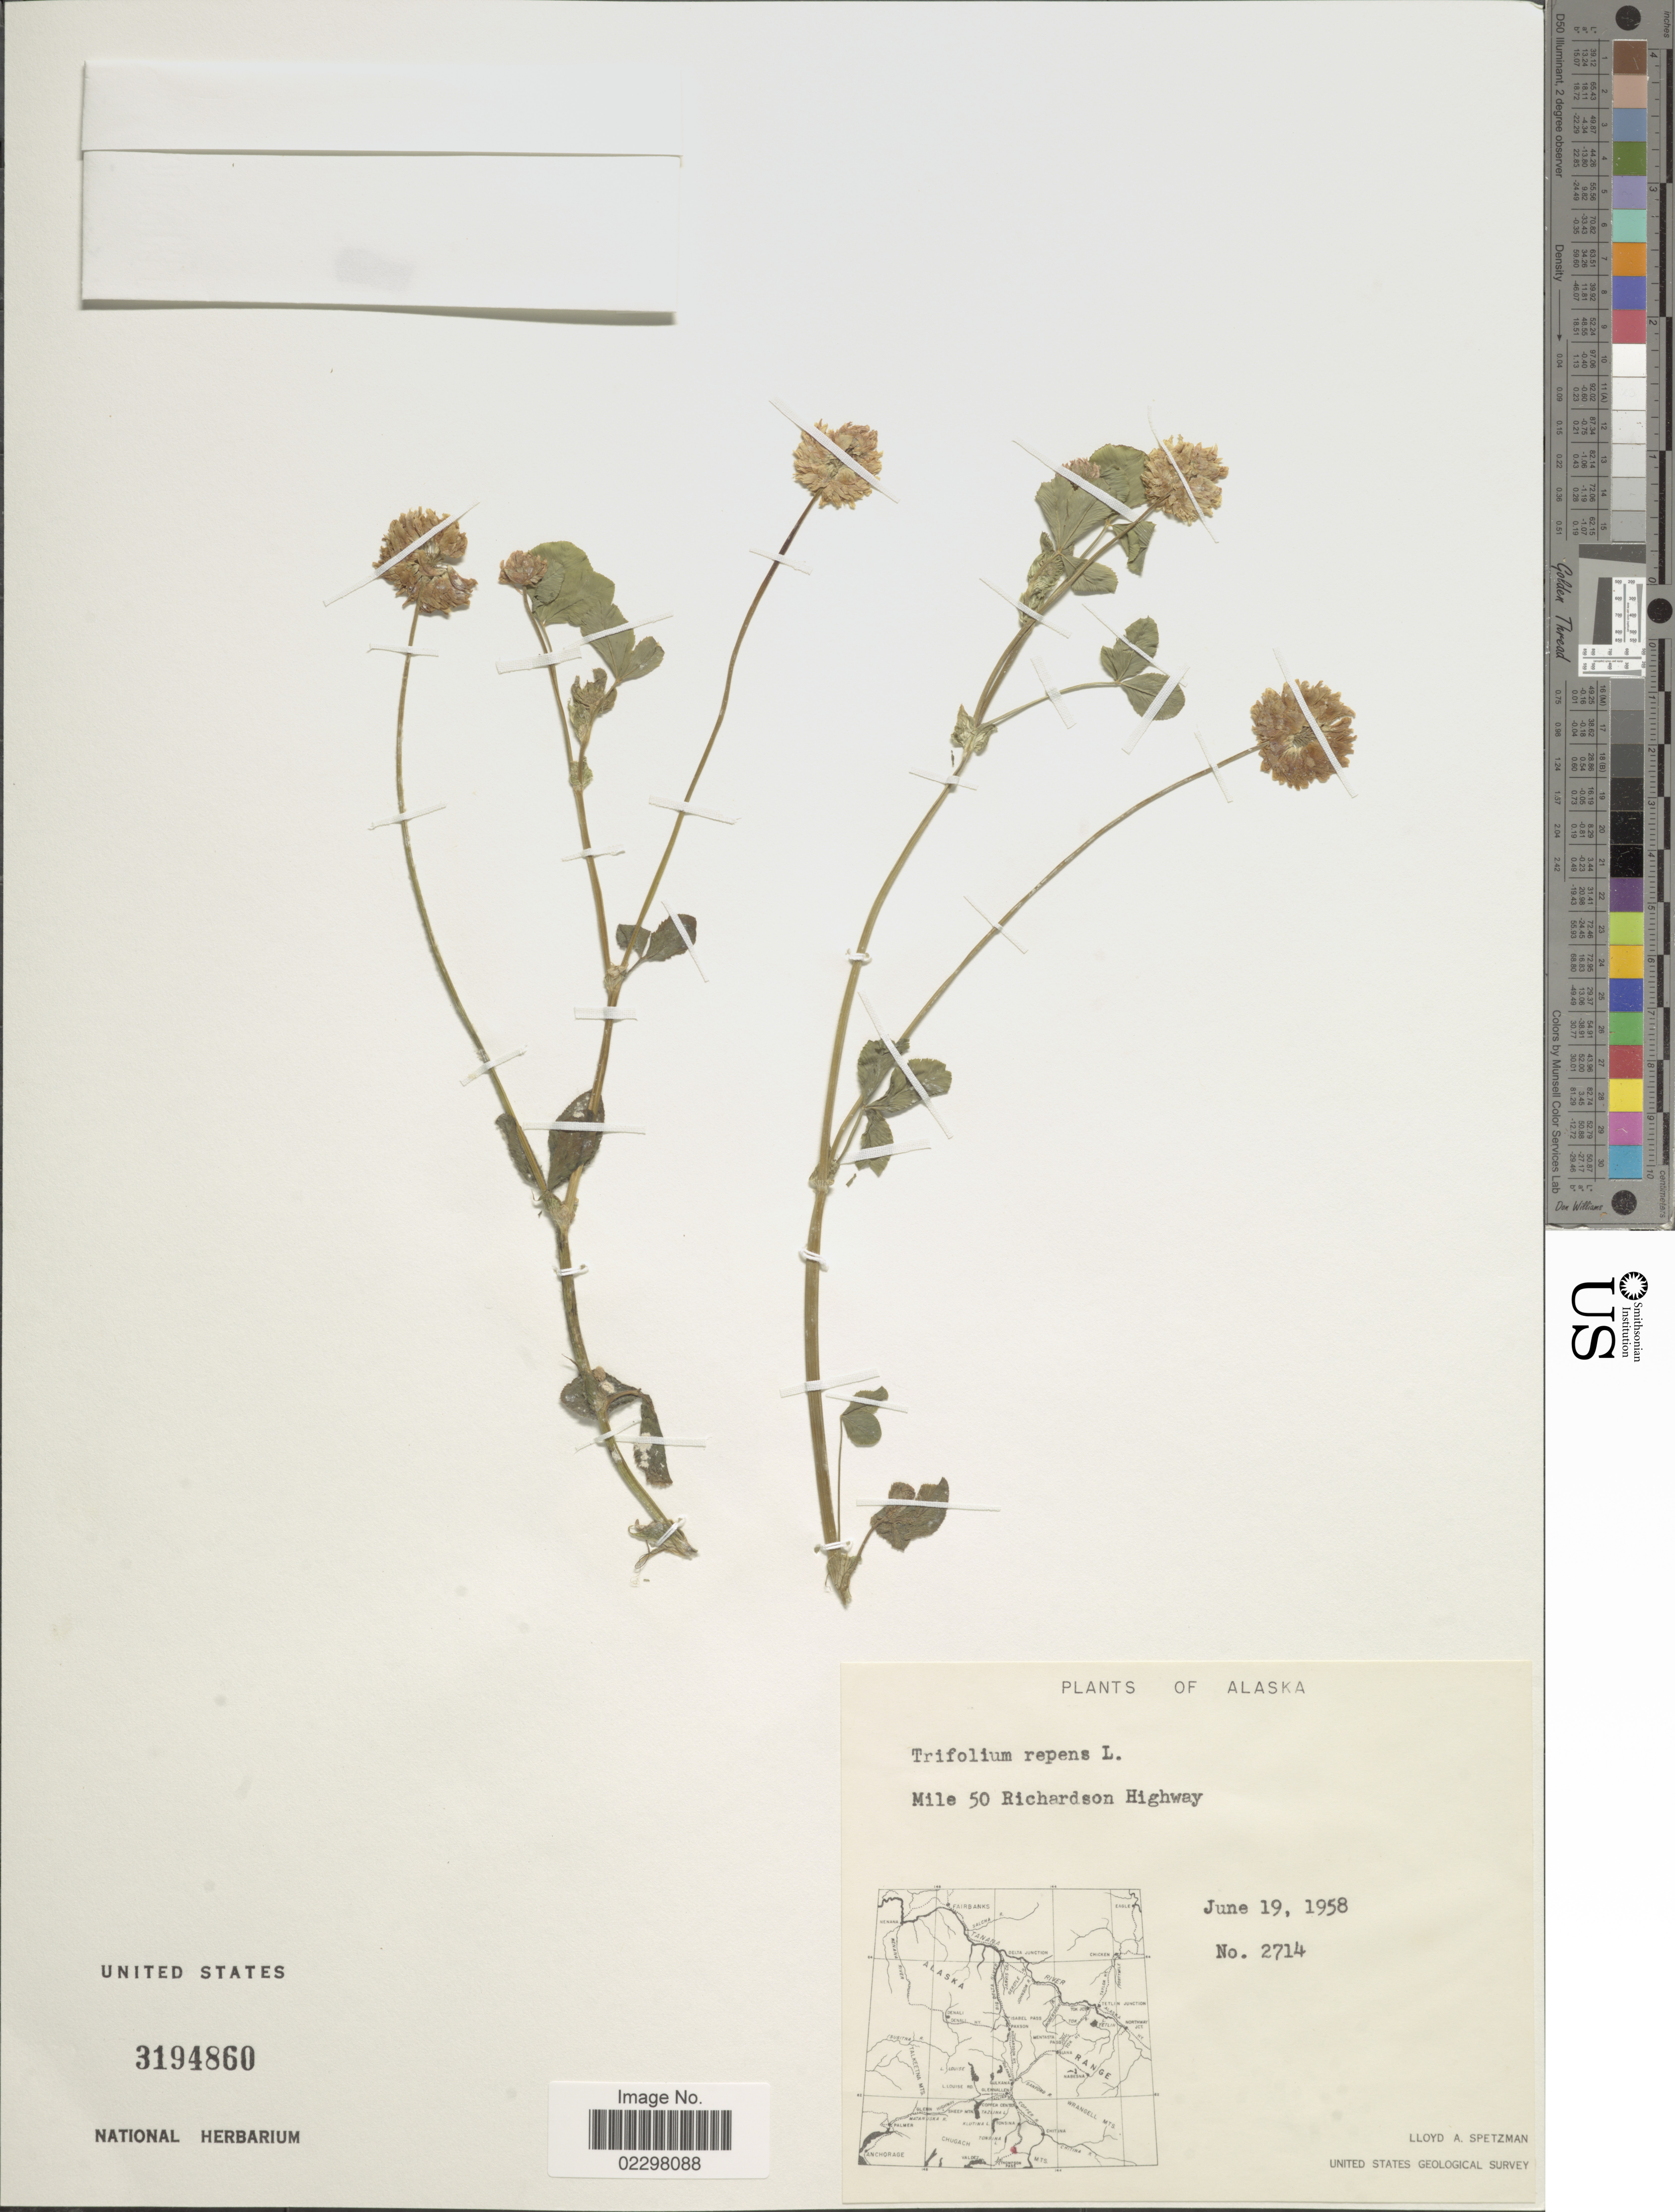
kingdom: Plantae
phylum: Tracheophyta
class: Magnoliopsida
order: Fabales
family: Fabaceae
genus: Trifolium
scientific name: Trifolium repens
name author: L.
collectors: L. Spetzman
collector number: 2714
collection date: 1958-06-19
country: United States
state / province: Alaska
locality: Mile 50 Richardson Highway.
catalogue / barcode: US 3194860